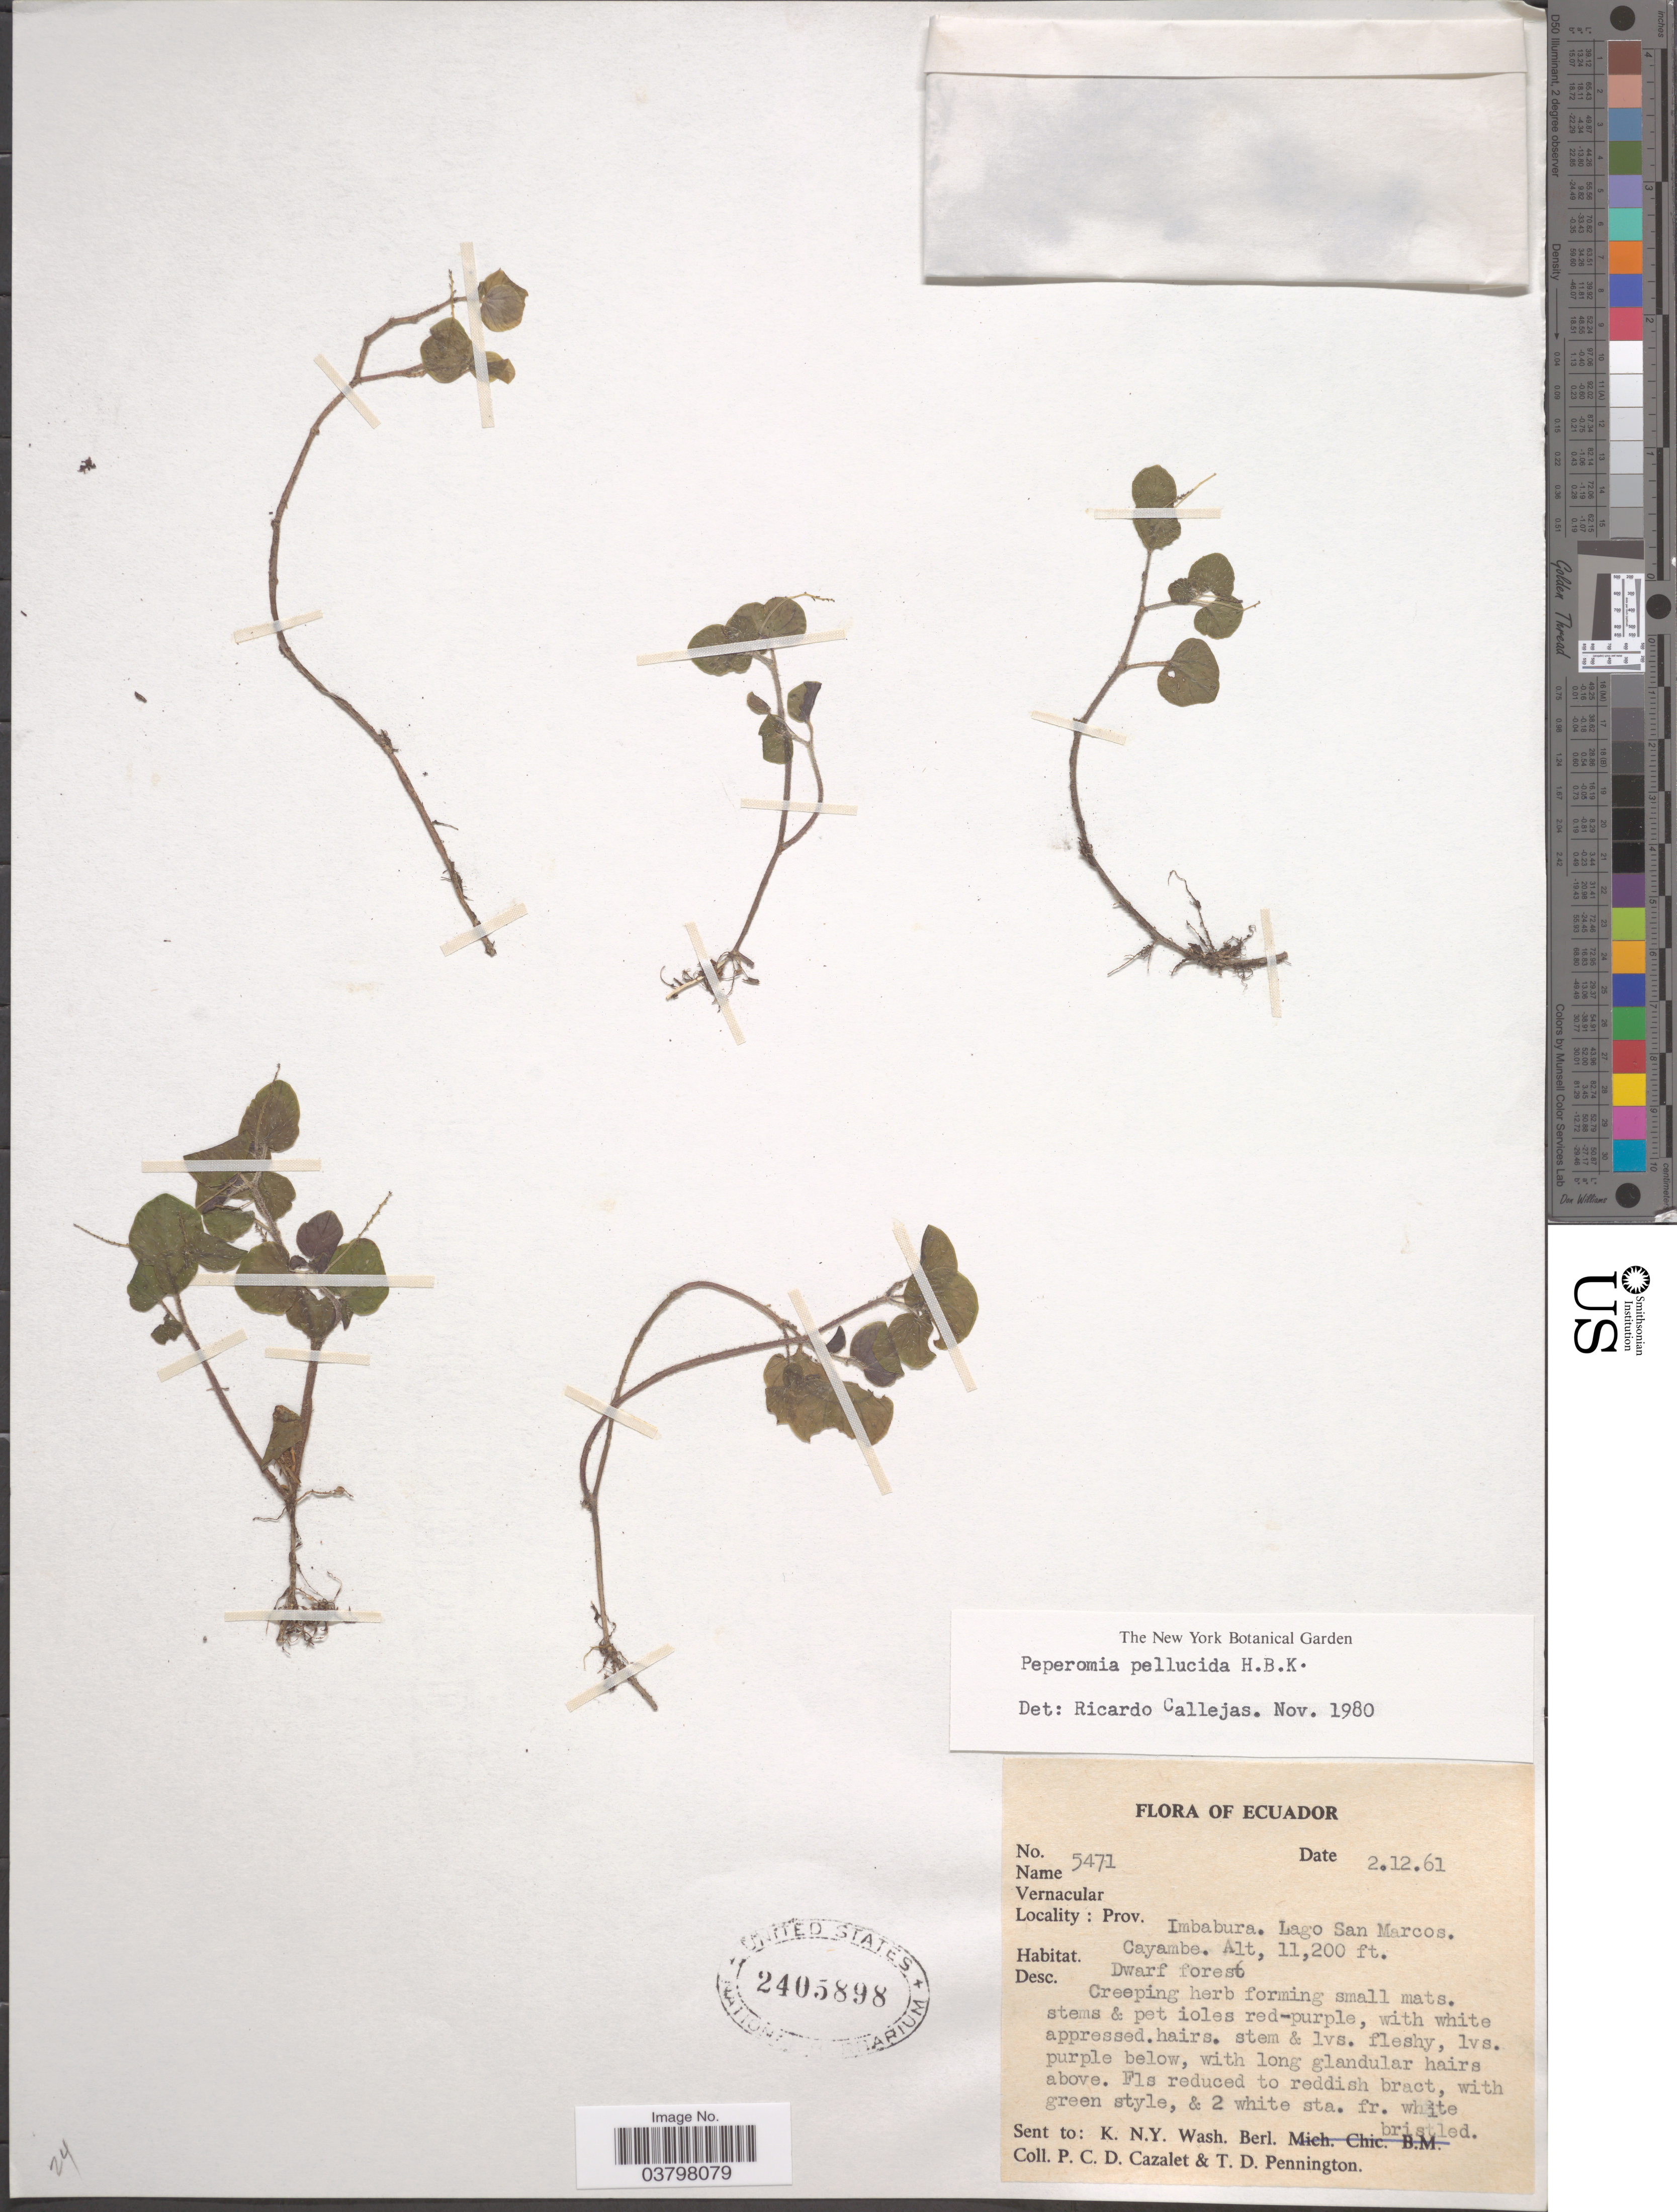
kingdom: Plantae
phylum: Tracheophyta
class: Magnoliopsida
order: Piperales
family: Piperaceae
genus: Peperomia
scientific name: Peperomia pellucida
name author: (L.) Kunth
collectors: P. C. D. Cazalet & T. D. Pennington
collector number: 5471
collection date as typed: Transcribed d/m/y: 2/12/61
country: Ecuador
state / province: Imbabura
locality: Lago San Marcos. Cayambe.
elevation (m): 3414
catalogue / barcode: US 2405898